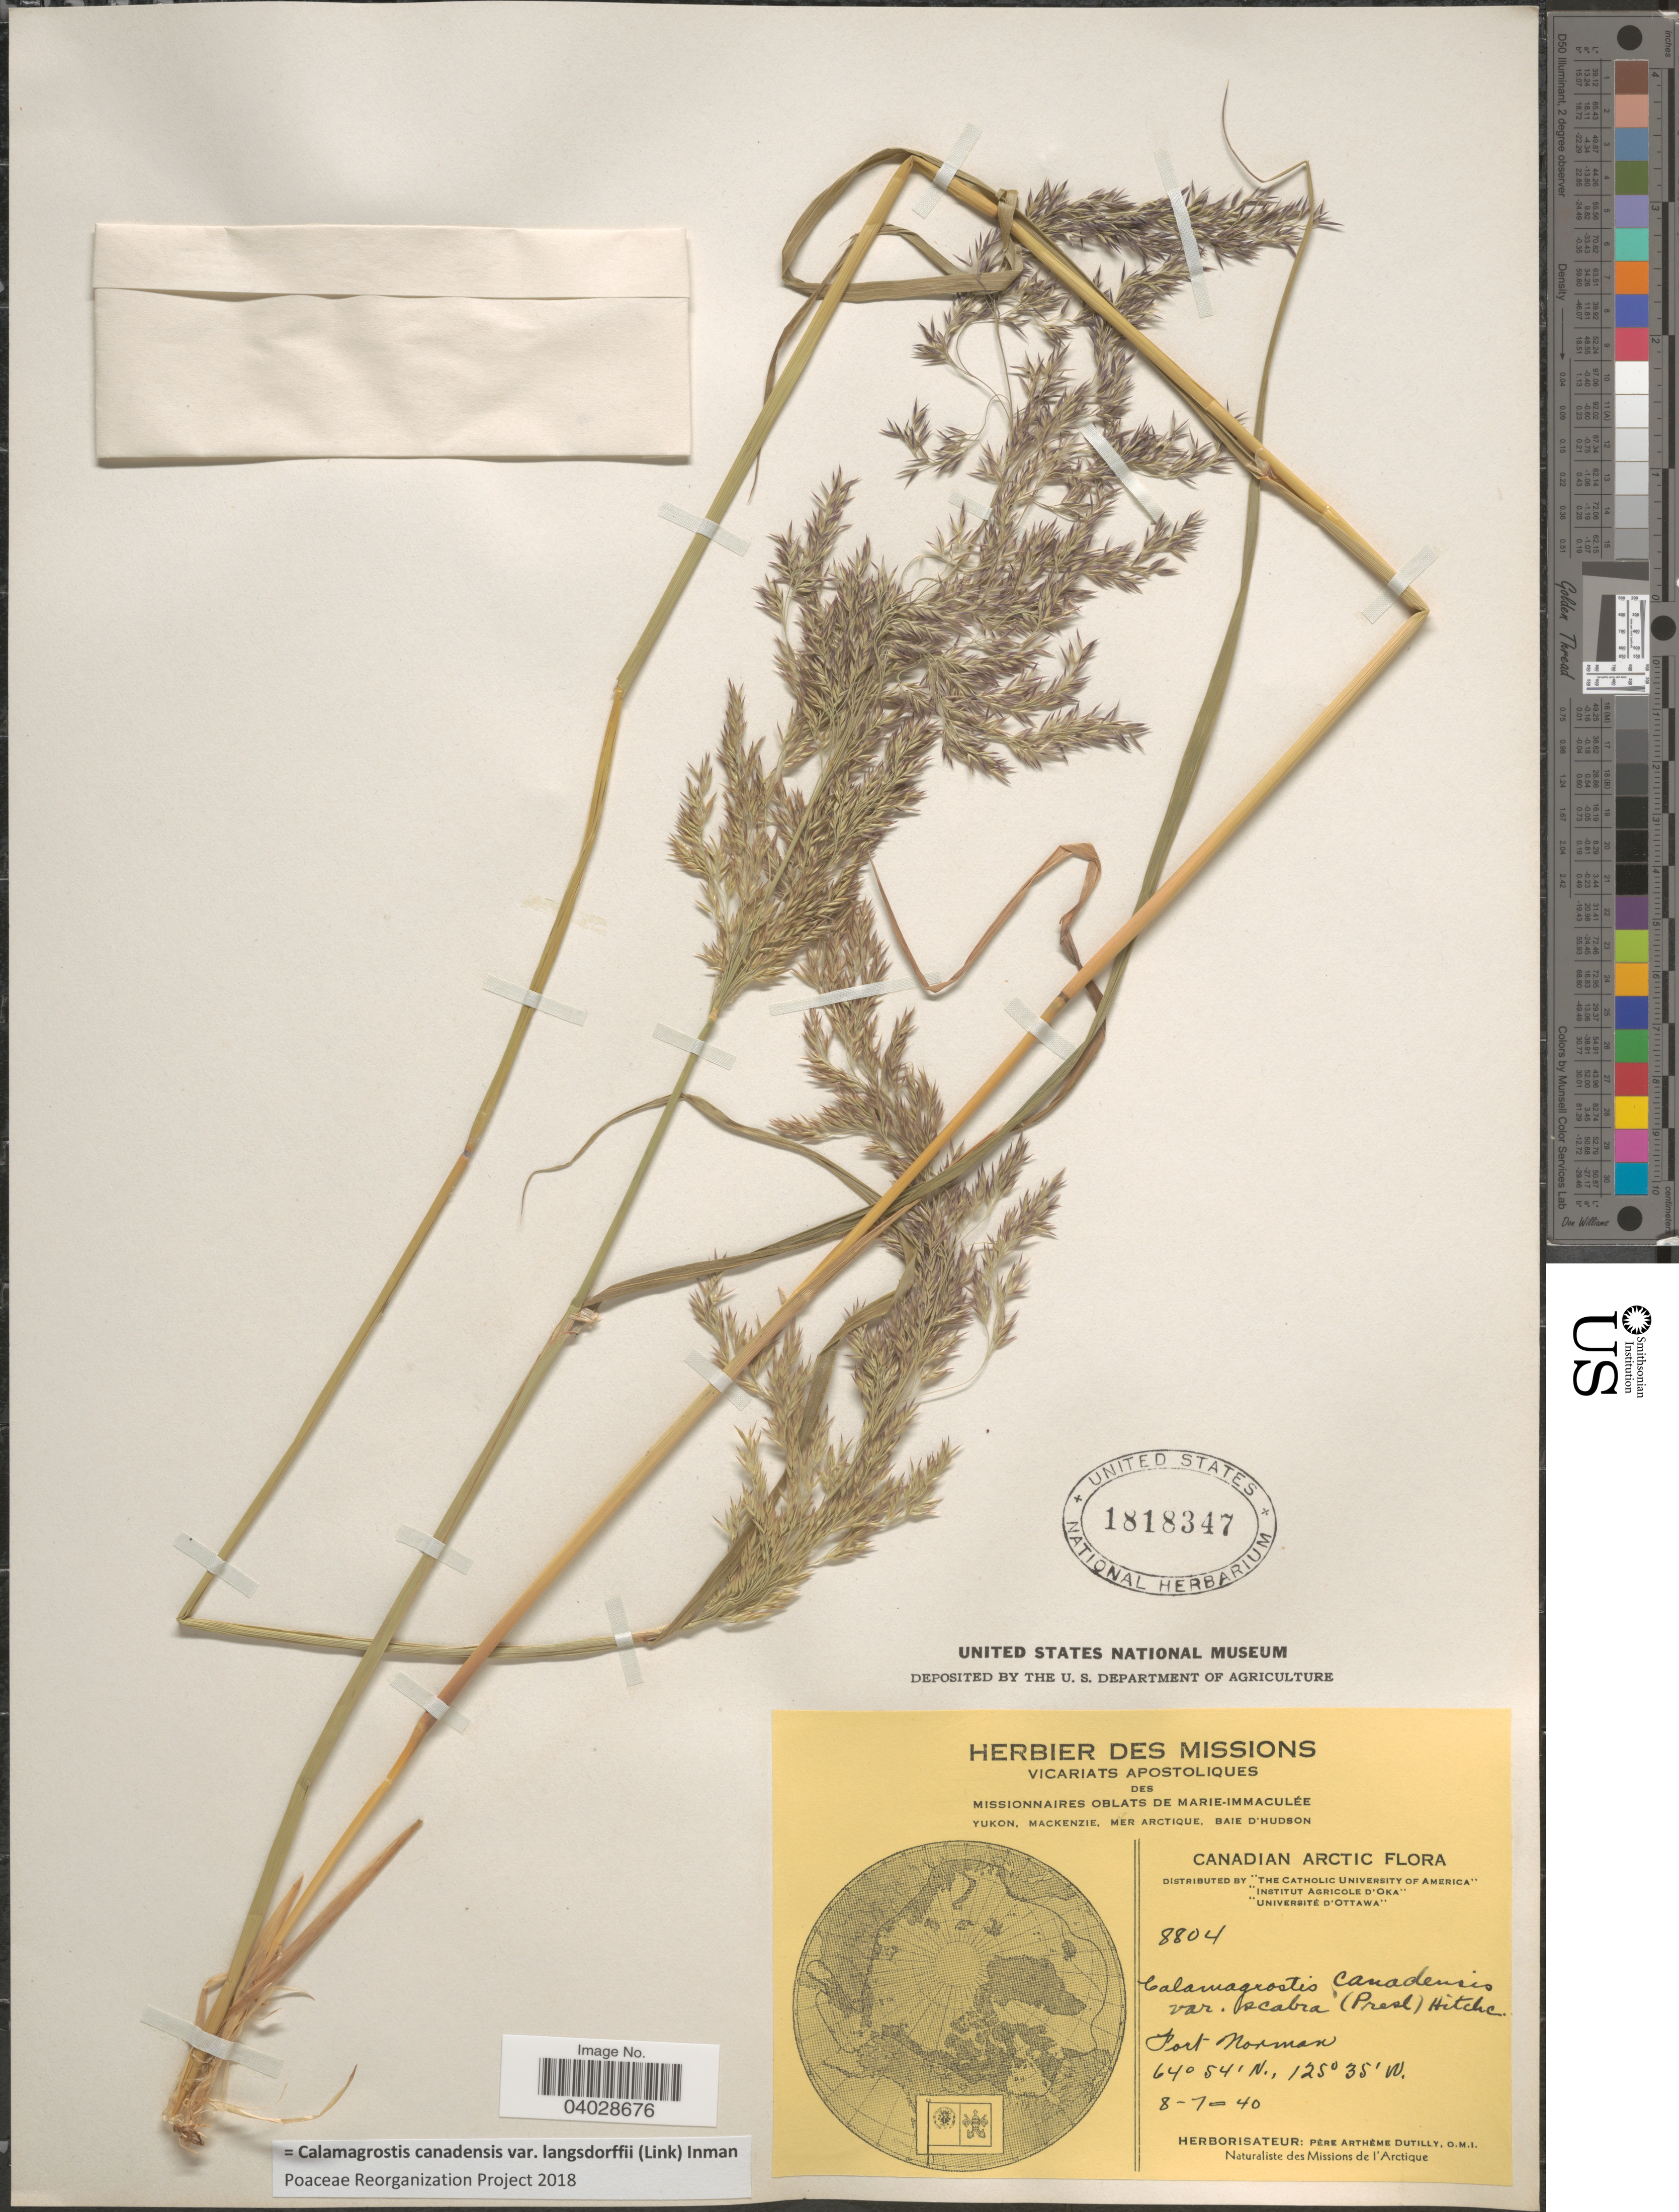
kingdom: Plantae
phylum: Tracheophyta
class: Liliopsida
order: Poales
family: Poaceae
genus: Calamagrostis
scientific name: Calamagrostis canadensis var. langsdorffii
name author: (Link) Inman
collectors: P. Dutilly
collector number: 8804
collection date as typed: Transcribed d/m/y: 7/8/40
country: Canada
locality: Canadian Arctic. Port Norman.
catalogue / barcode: US 1818347